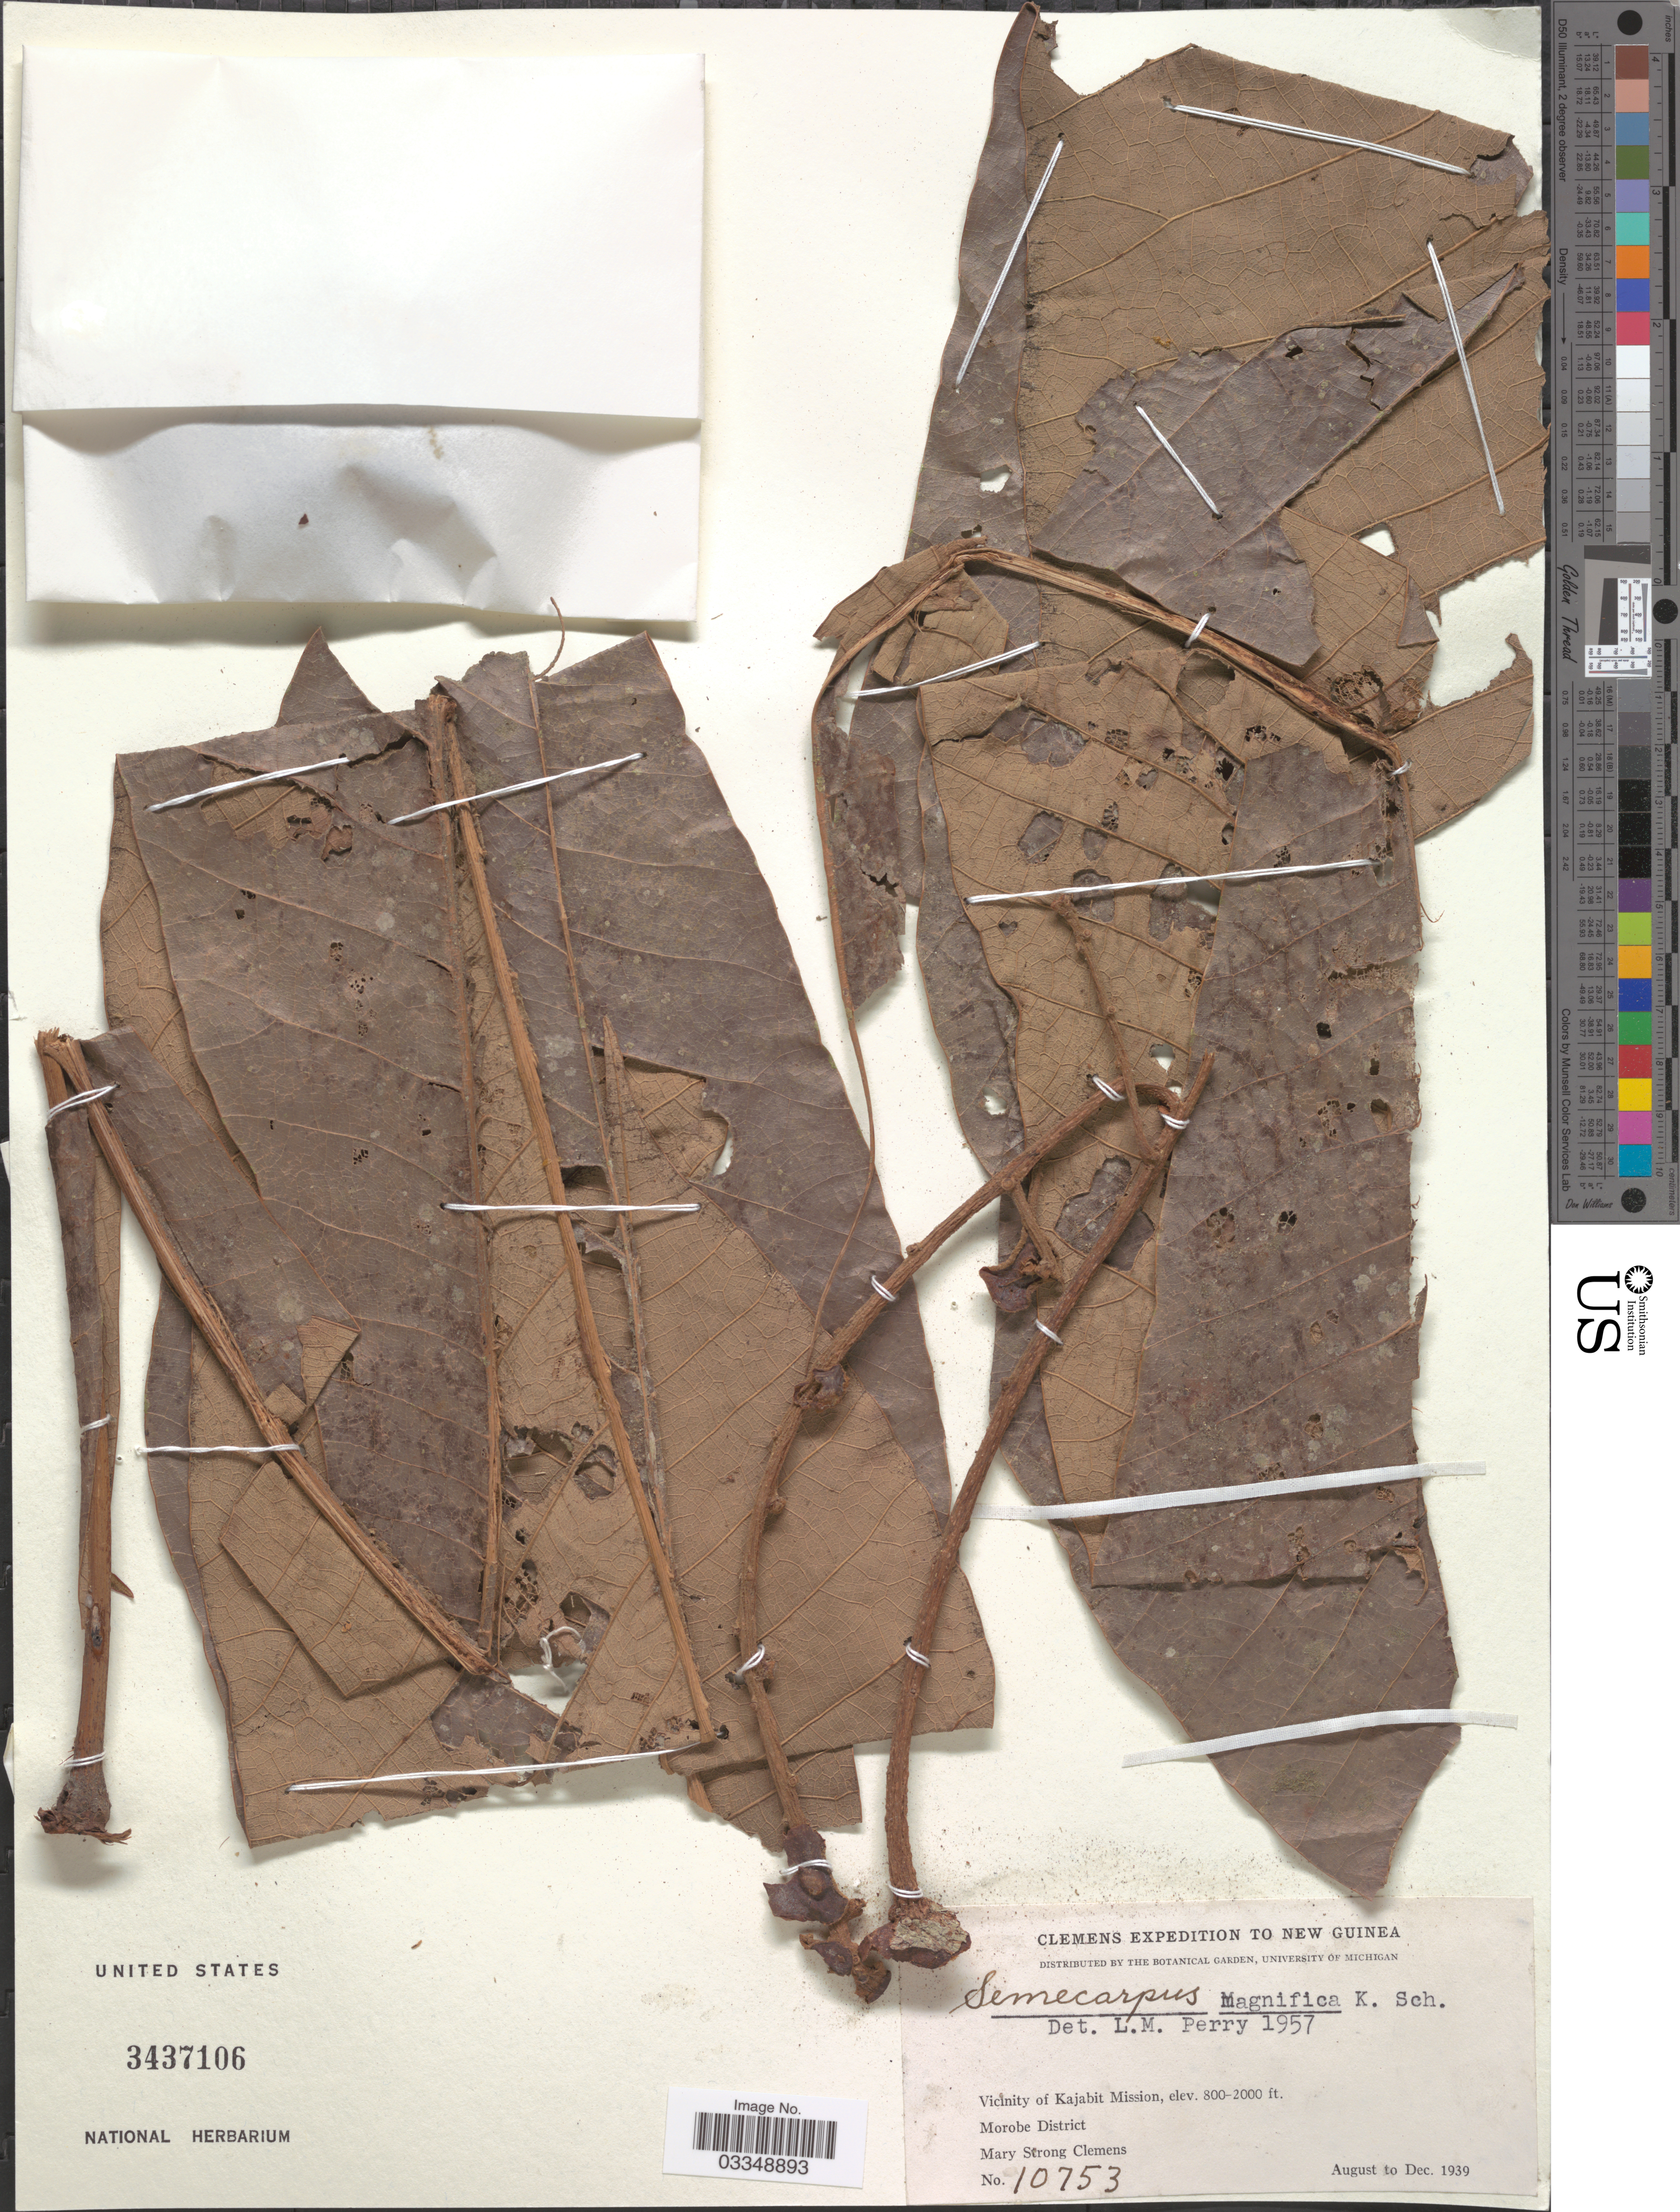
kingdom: Plantae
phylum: Tracheophyta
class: Magnoliopsida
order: Sapindales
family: Anacardiaceae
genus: Semecarpus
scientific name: Semecarpus magnificus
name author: K. Schum.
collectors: M. S. Clemens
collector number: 10753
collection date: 1939-08/1939-12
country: Papua New Guinea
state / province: Morobe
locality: New Guinea. Vicinity of Kajabit Mission. Morobe District.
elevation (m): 244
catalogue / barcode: US 3437106